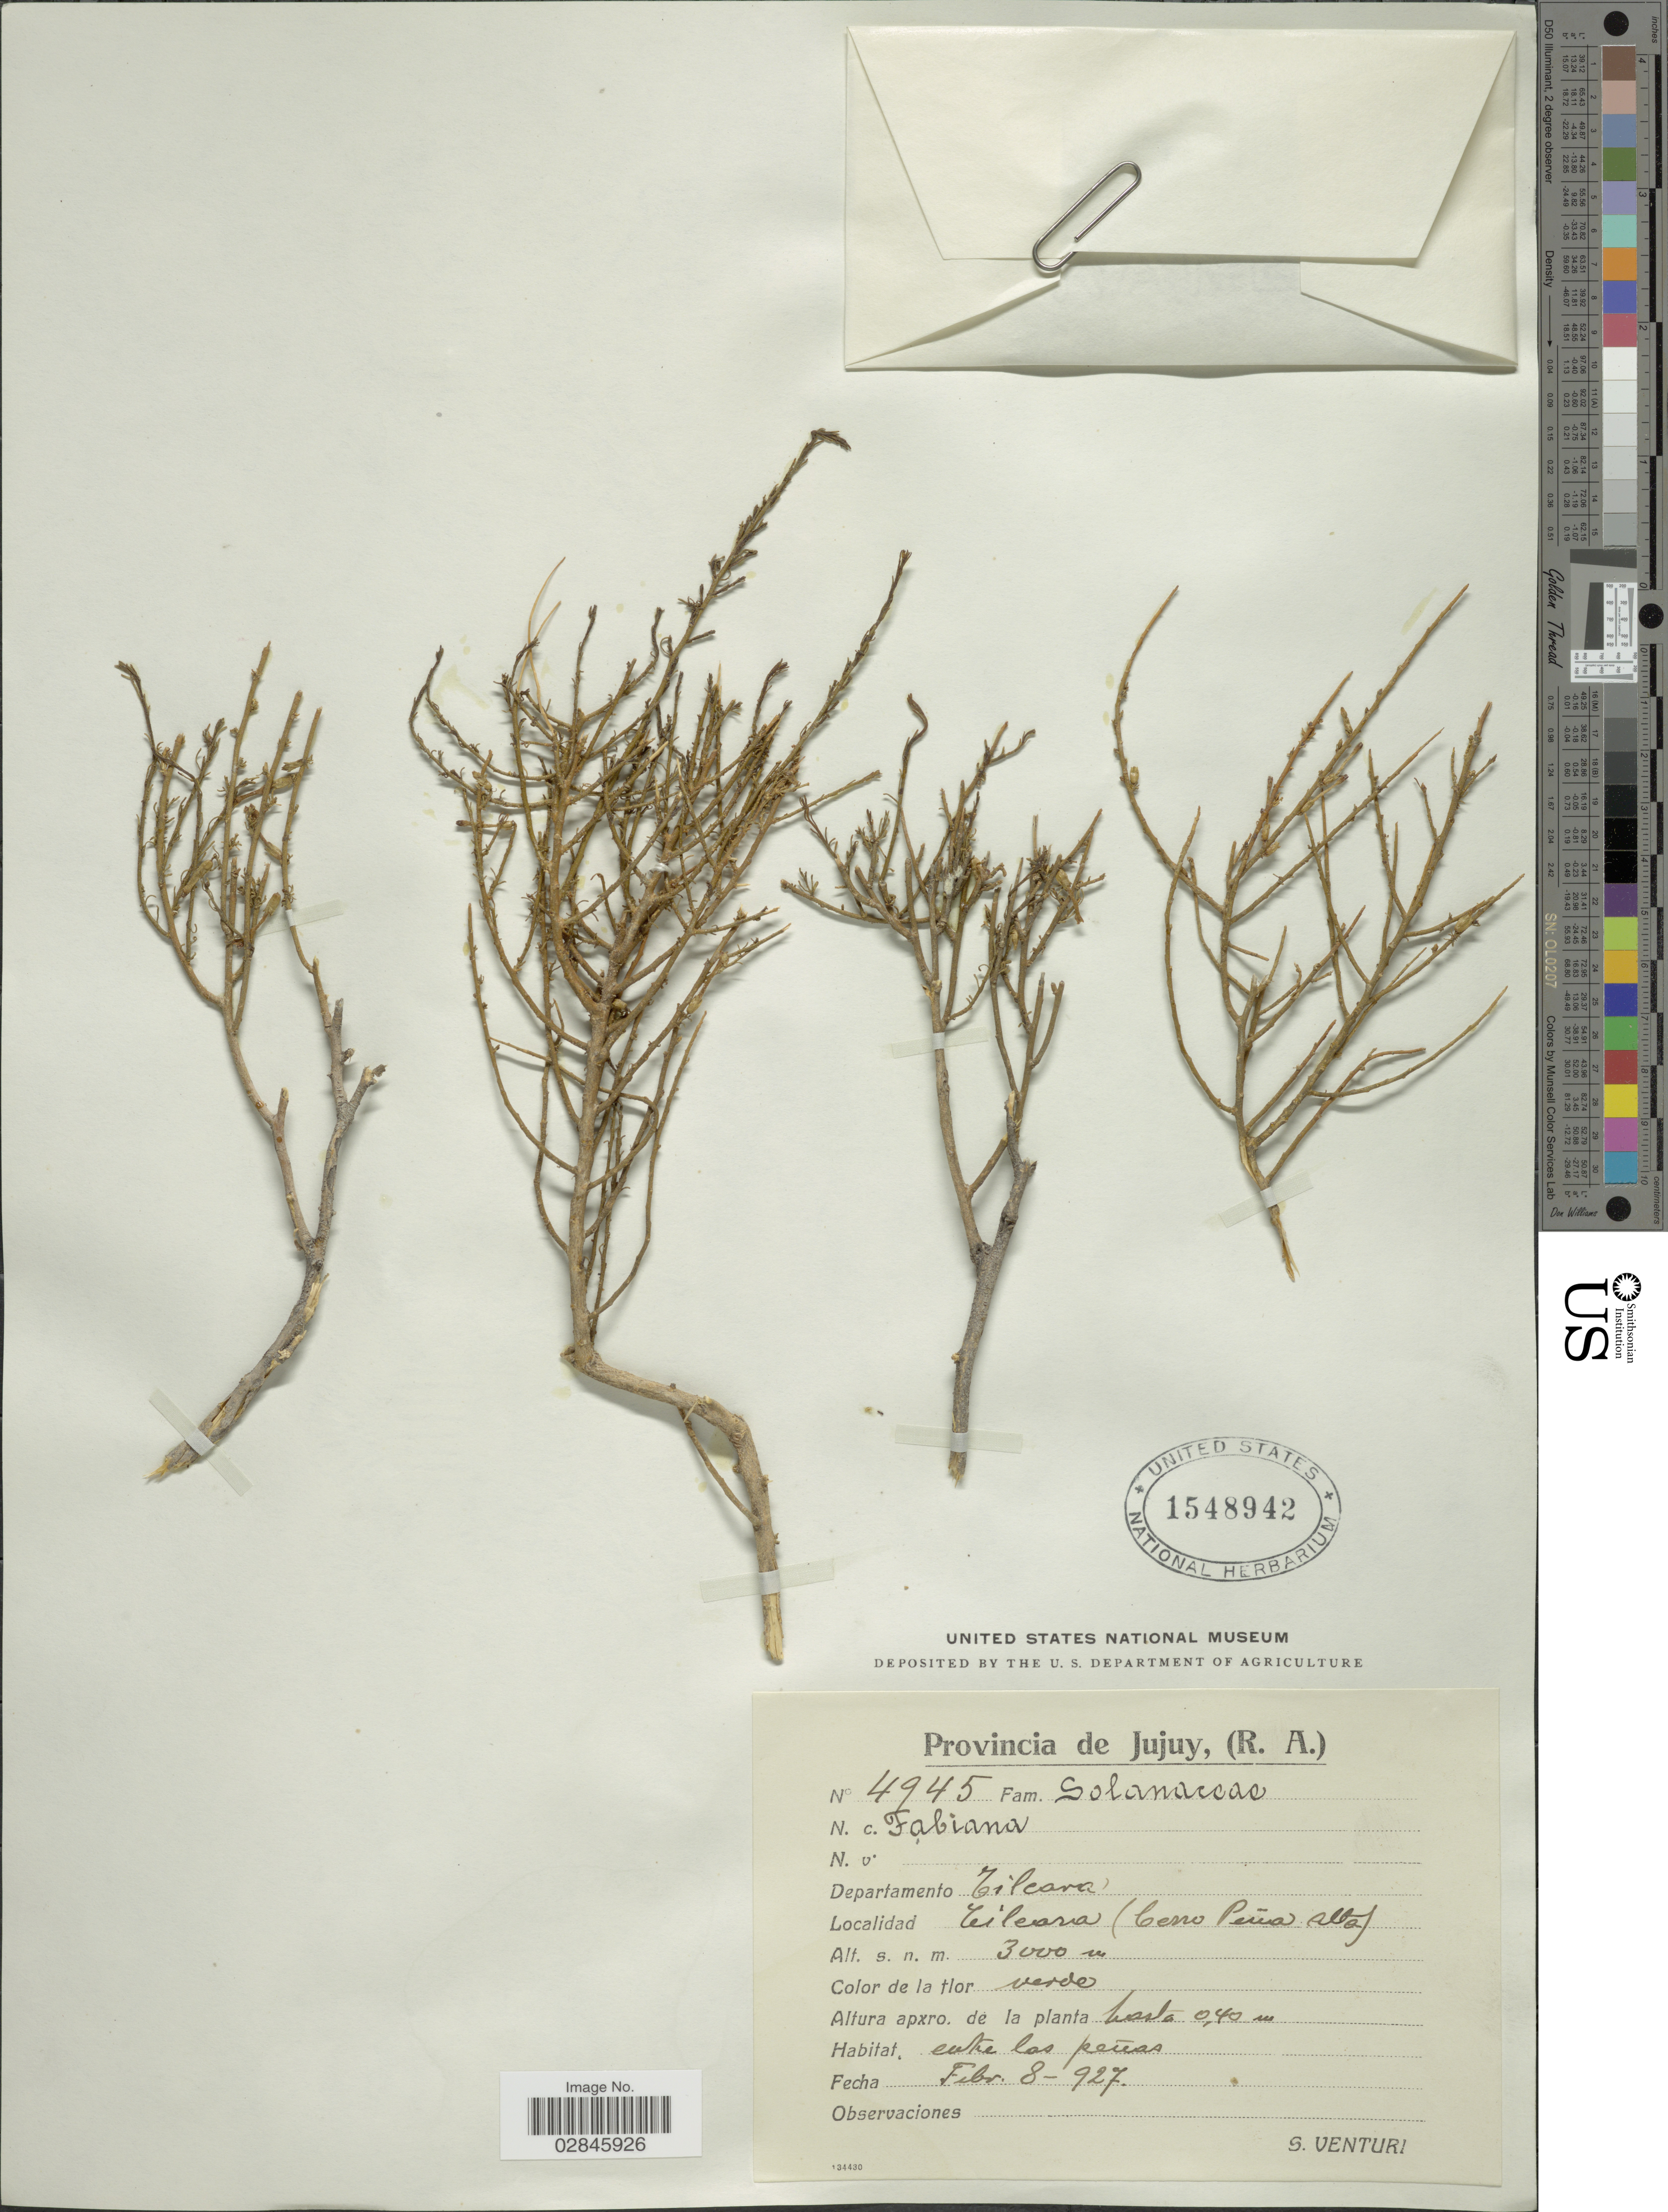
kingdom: Plantae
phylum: Tracheophyta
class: Magnoliopsida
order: Solanales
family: Solanaceae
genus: Fabiana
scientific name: Fabiana sp.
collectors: S. Venturi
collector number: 4945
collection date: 1927-02-08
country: Argentina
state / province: Jujuy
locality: (R.A.), Departamento Tilcara. Tilcara (Cerro Peña alto).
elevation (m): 3000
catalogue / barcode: US 1548942